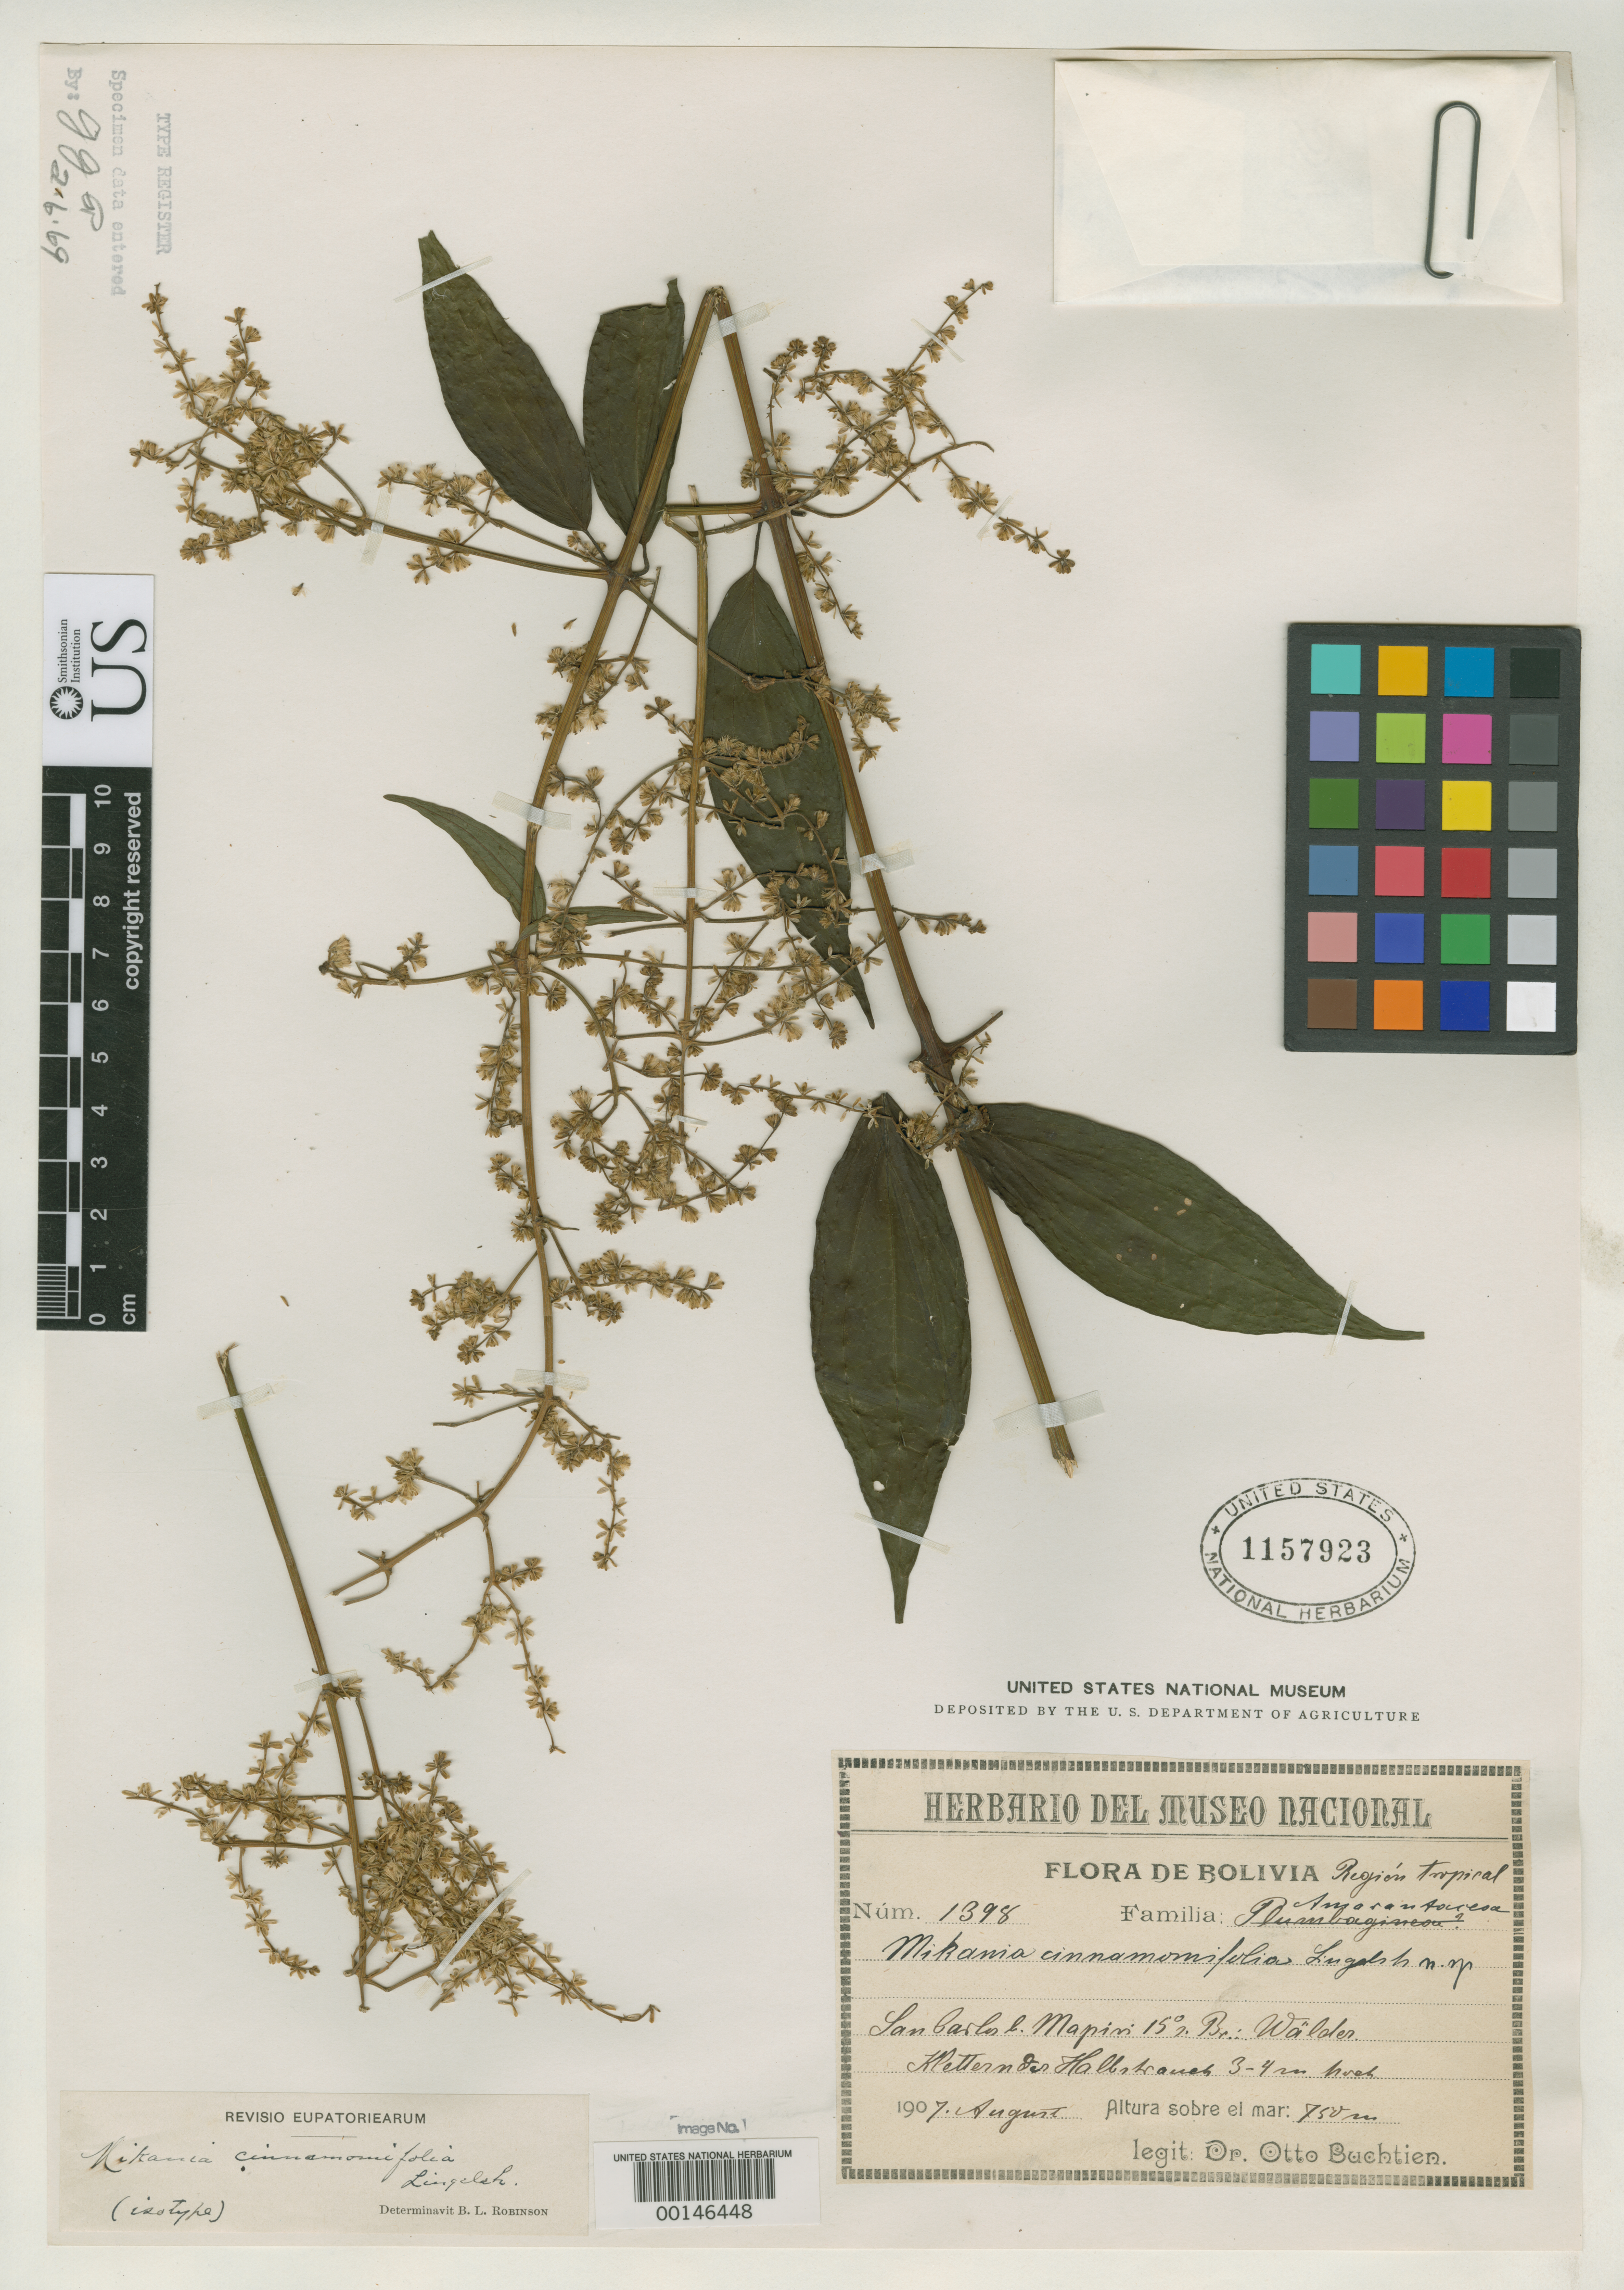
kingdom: Plantae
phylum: Tracheophyta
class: Magnoliopsida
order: Asterales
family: Asteraceae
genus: Mikania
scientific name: Mikania cinnamomifolia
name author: Lingelsh.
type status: Isotype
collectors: O. Buchtien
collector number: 1398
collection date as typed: Aug 1907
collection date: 1907-08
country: Bolivia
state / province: La Paz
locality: Mapiri.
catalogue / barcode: US 1157923